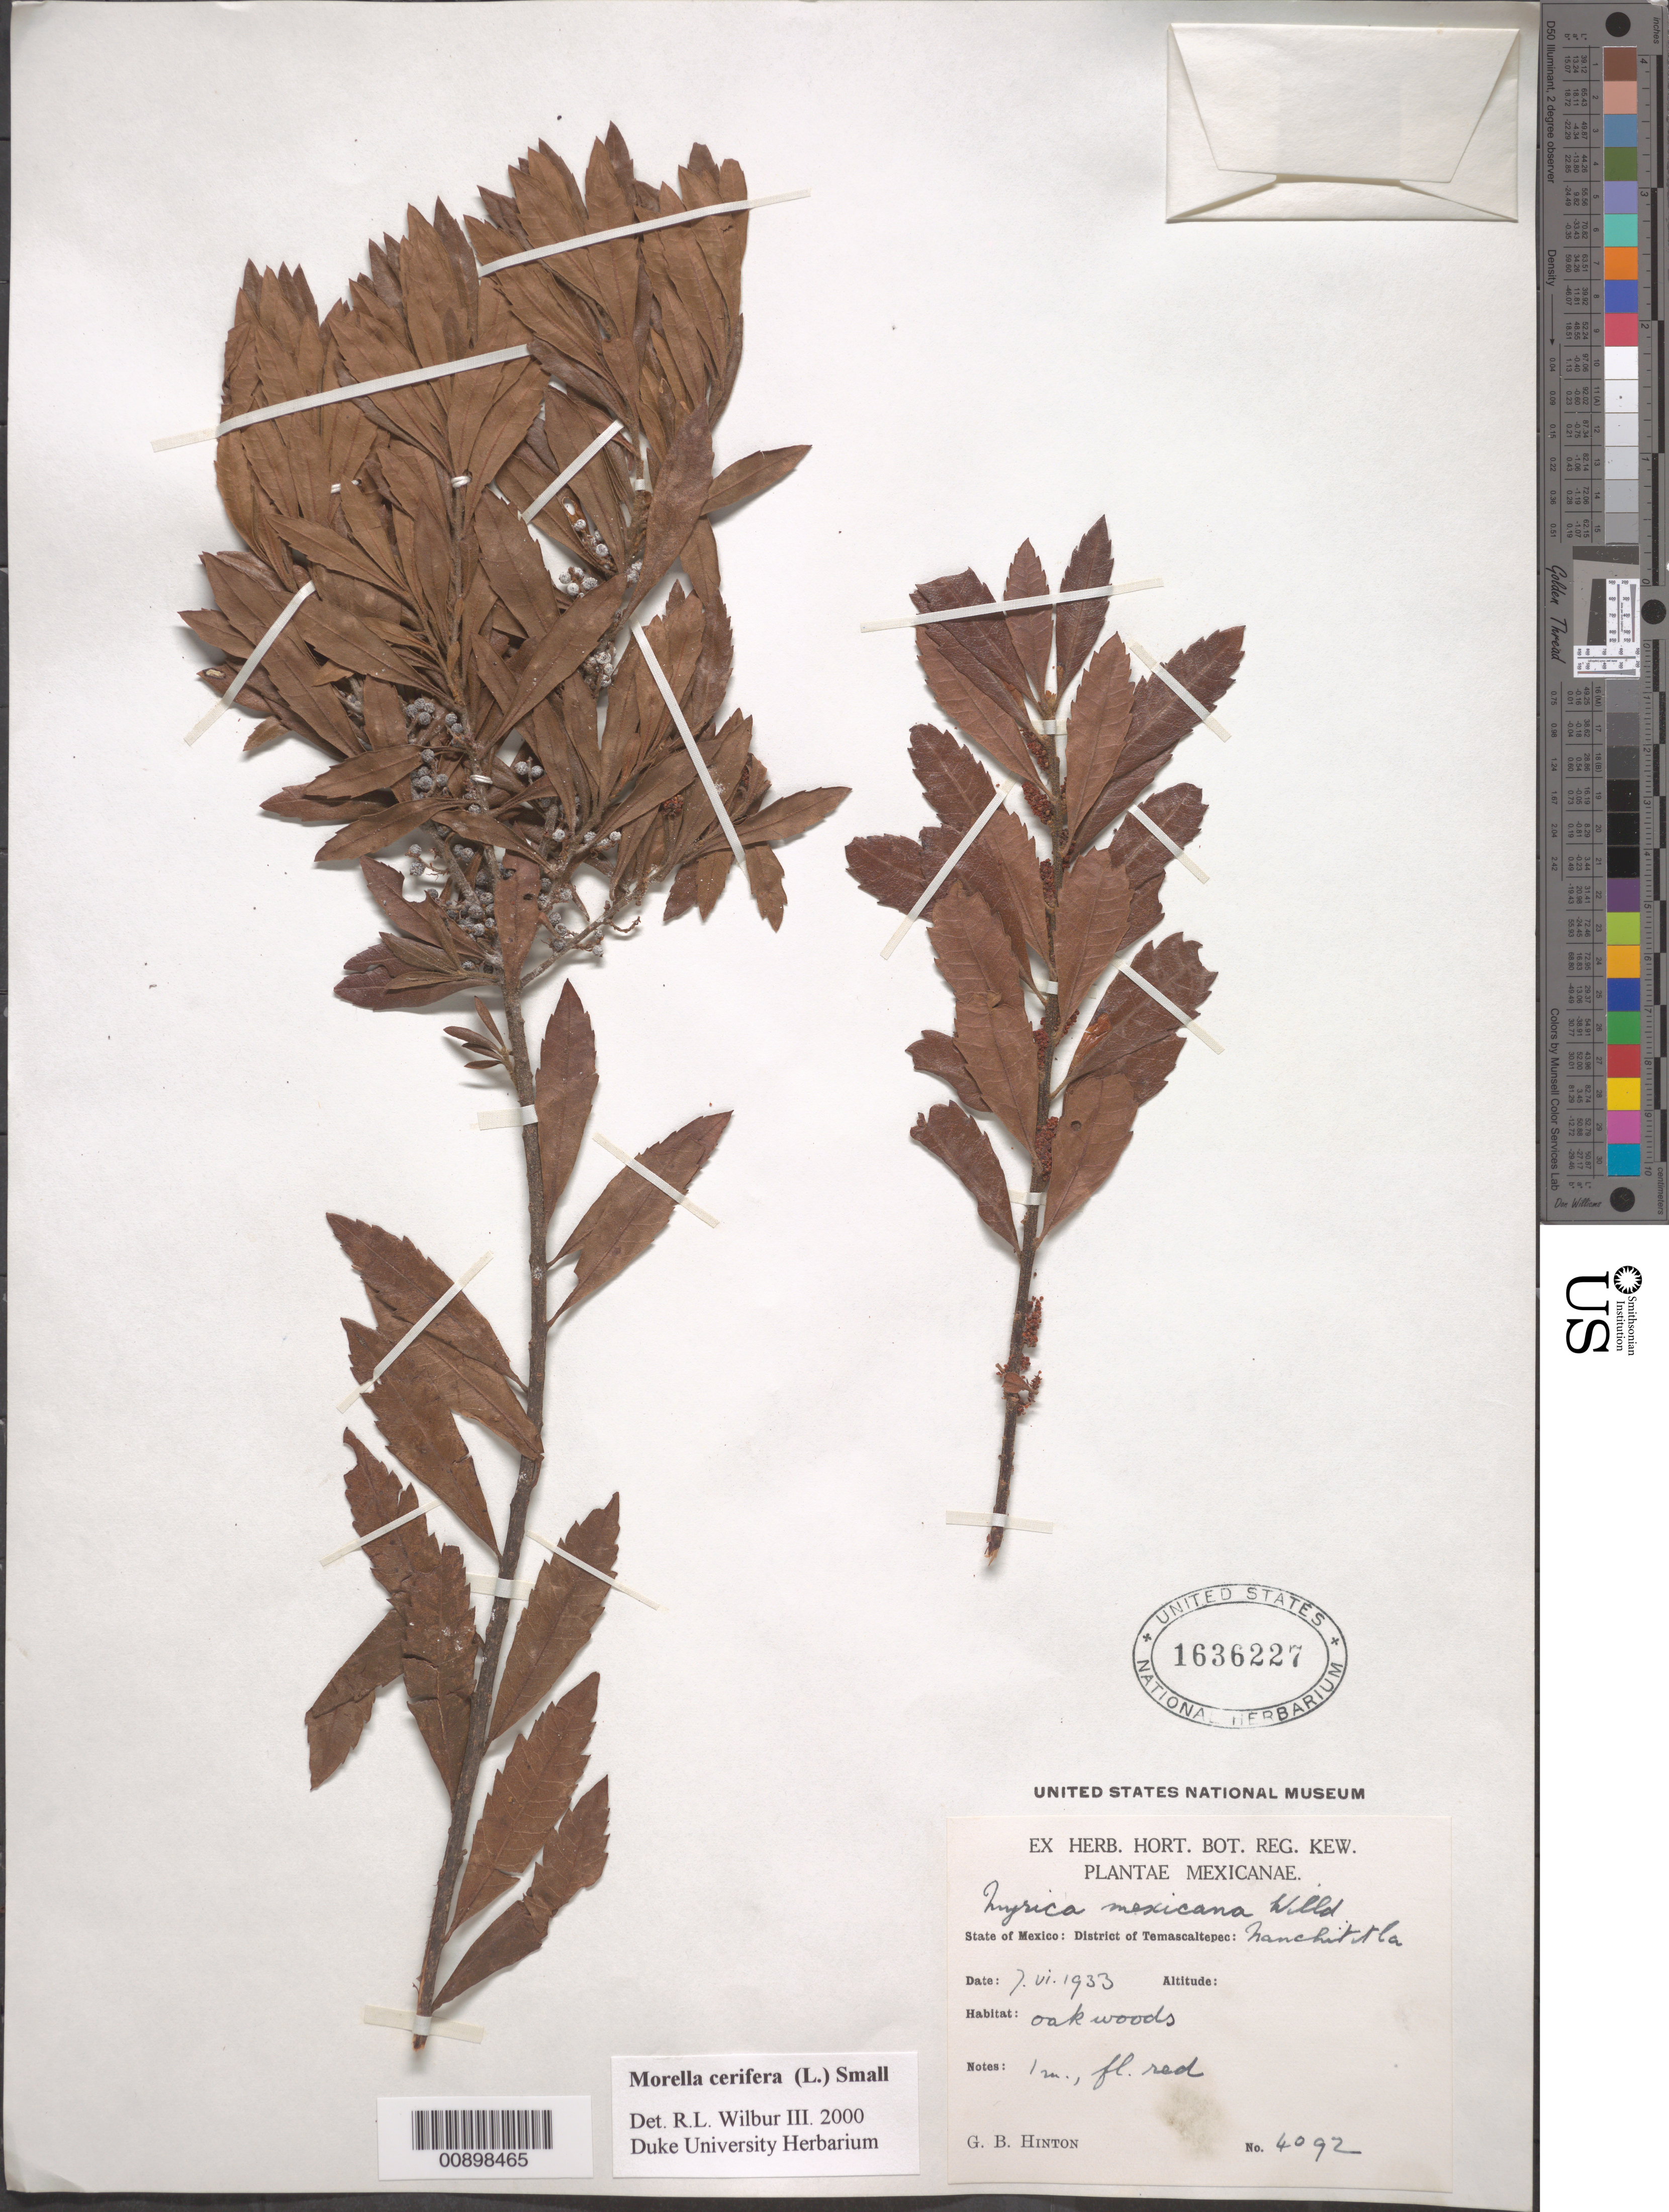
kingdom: Plantae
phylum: Tracheophyta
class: Magnoliopsida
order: Fagales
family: Myricaceae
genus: Morella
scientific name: Morella cerifera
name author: (L.) Small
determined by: Wilbur, R. L.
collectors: G. B. Hinton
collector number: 4092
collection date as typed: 07 Jun 1933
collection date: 1933-06-07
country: Mexico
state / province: México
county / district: Temascaltepec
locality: State of Mexico: District of Temascaltepec: Nanchititla.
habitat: Oak woods.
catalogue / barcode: US 1636227